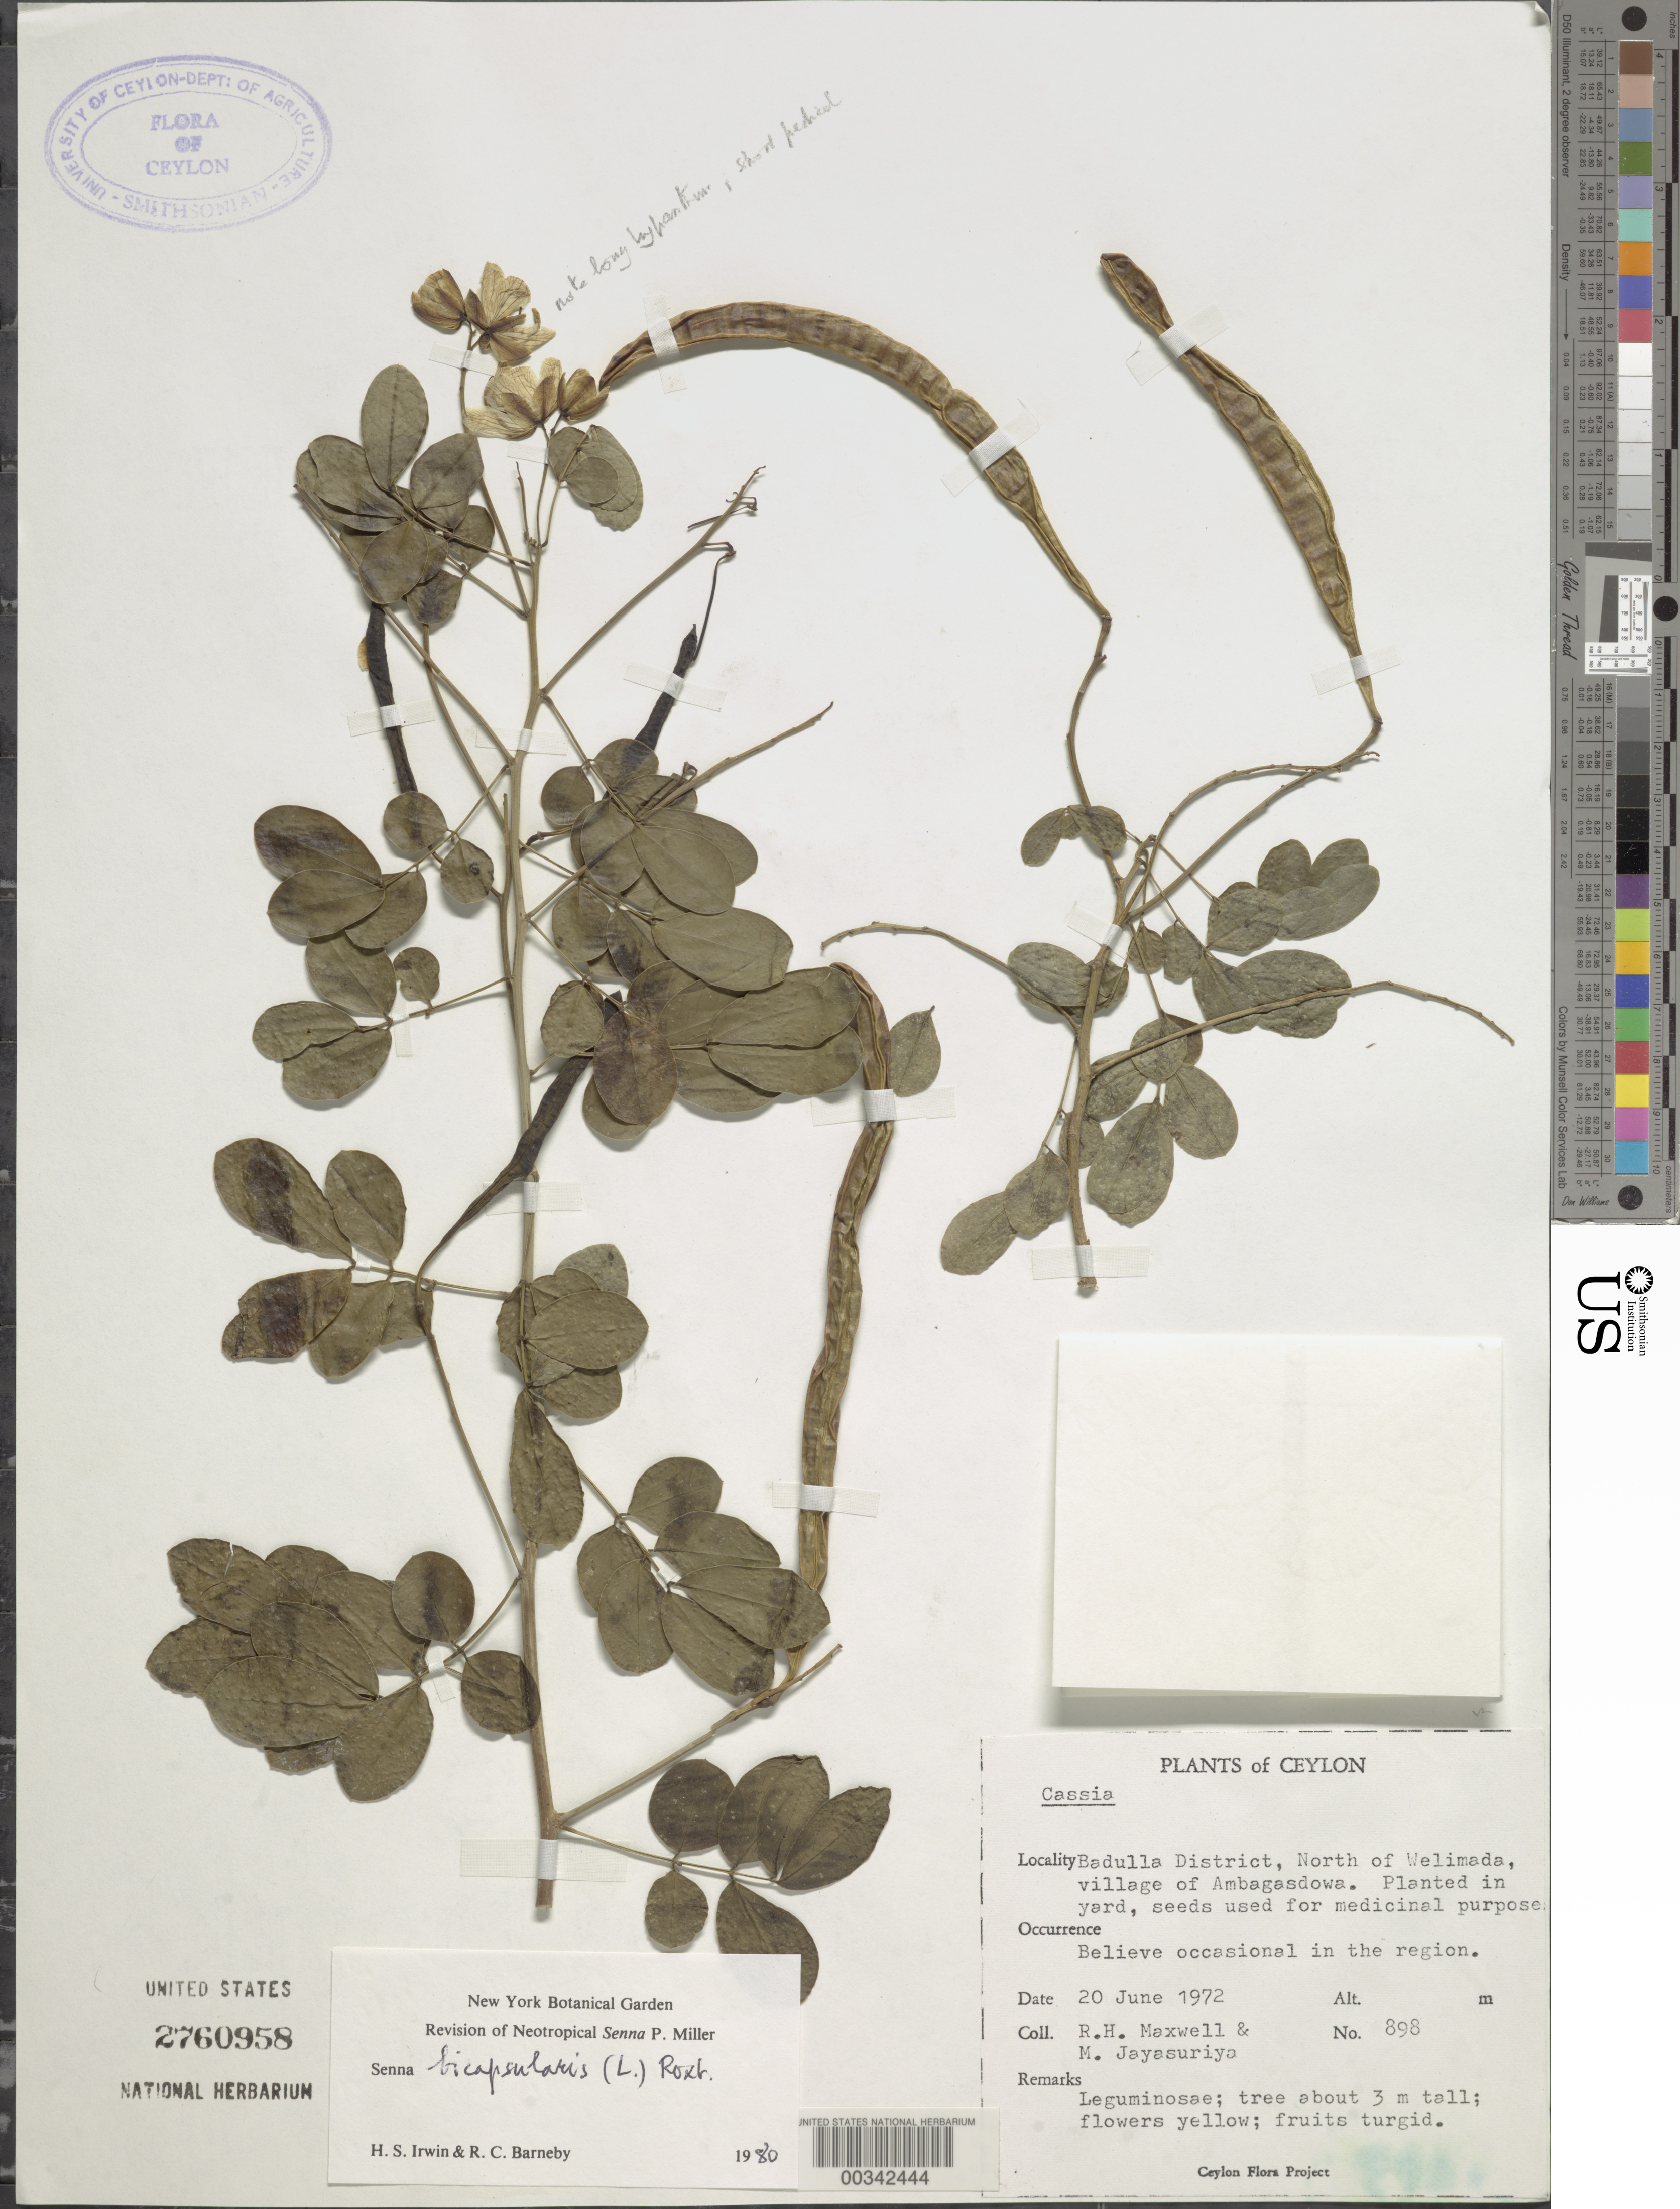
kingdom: Plantae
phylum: Tracheophyta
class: Magnoliopsida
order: Fabales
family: Fabaceae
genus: Senna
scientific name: Senna bicapsularis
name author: (L.) Roxb.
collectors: R. H. Maxwell & A. H. Jayasuriya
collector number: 898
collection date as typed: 20 Jun 1972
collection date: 1972-06-20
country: Sri Lanka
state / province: Western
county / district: Badulla Dist.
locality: N of welimada, village of ambagasdowa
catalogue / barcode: US 2760958